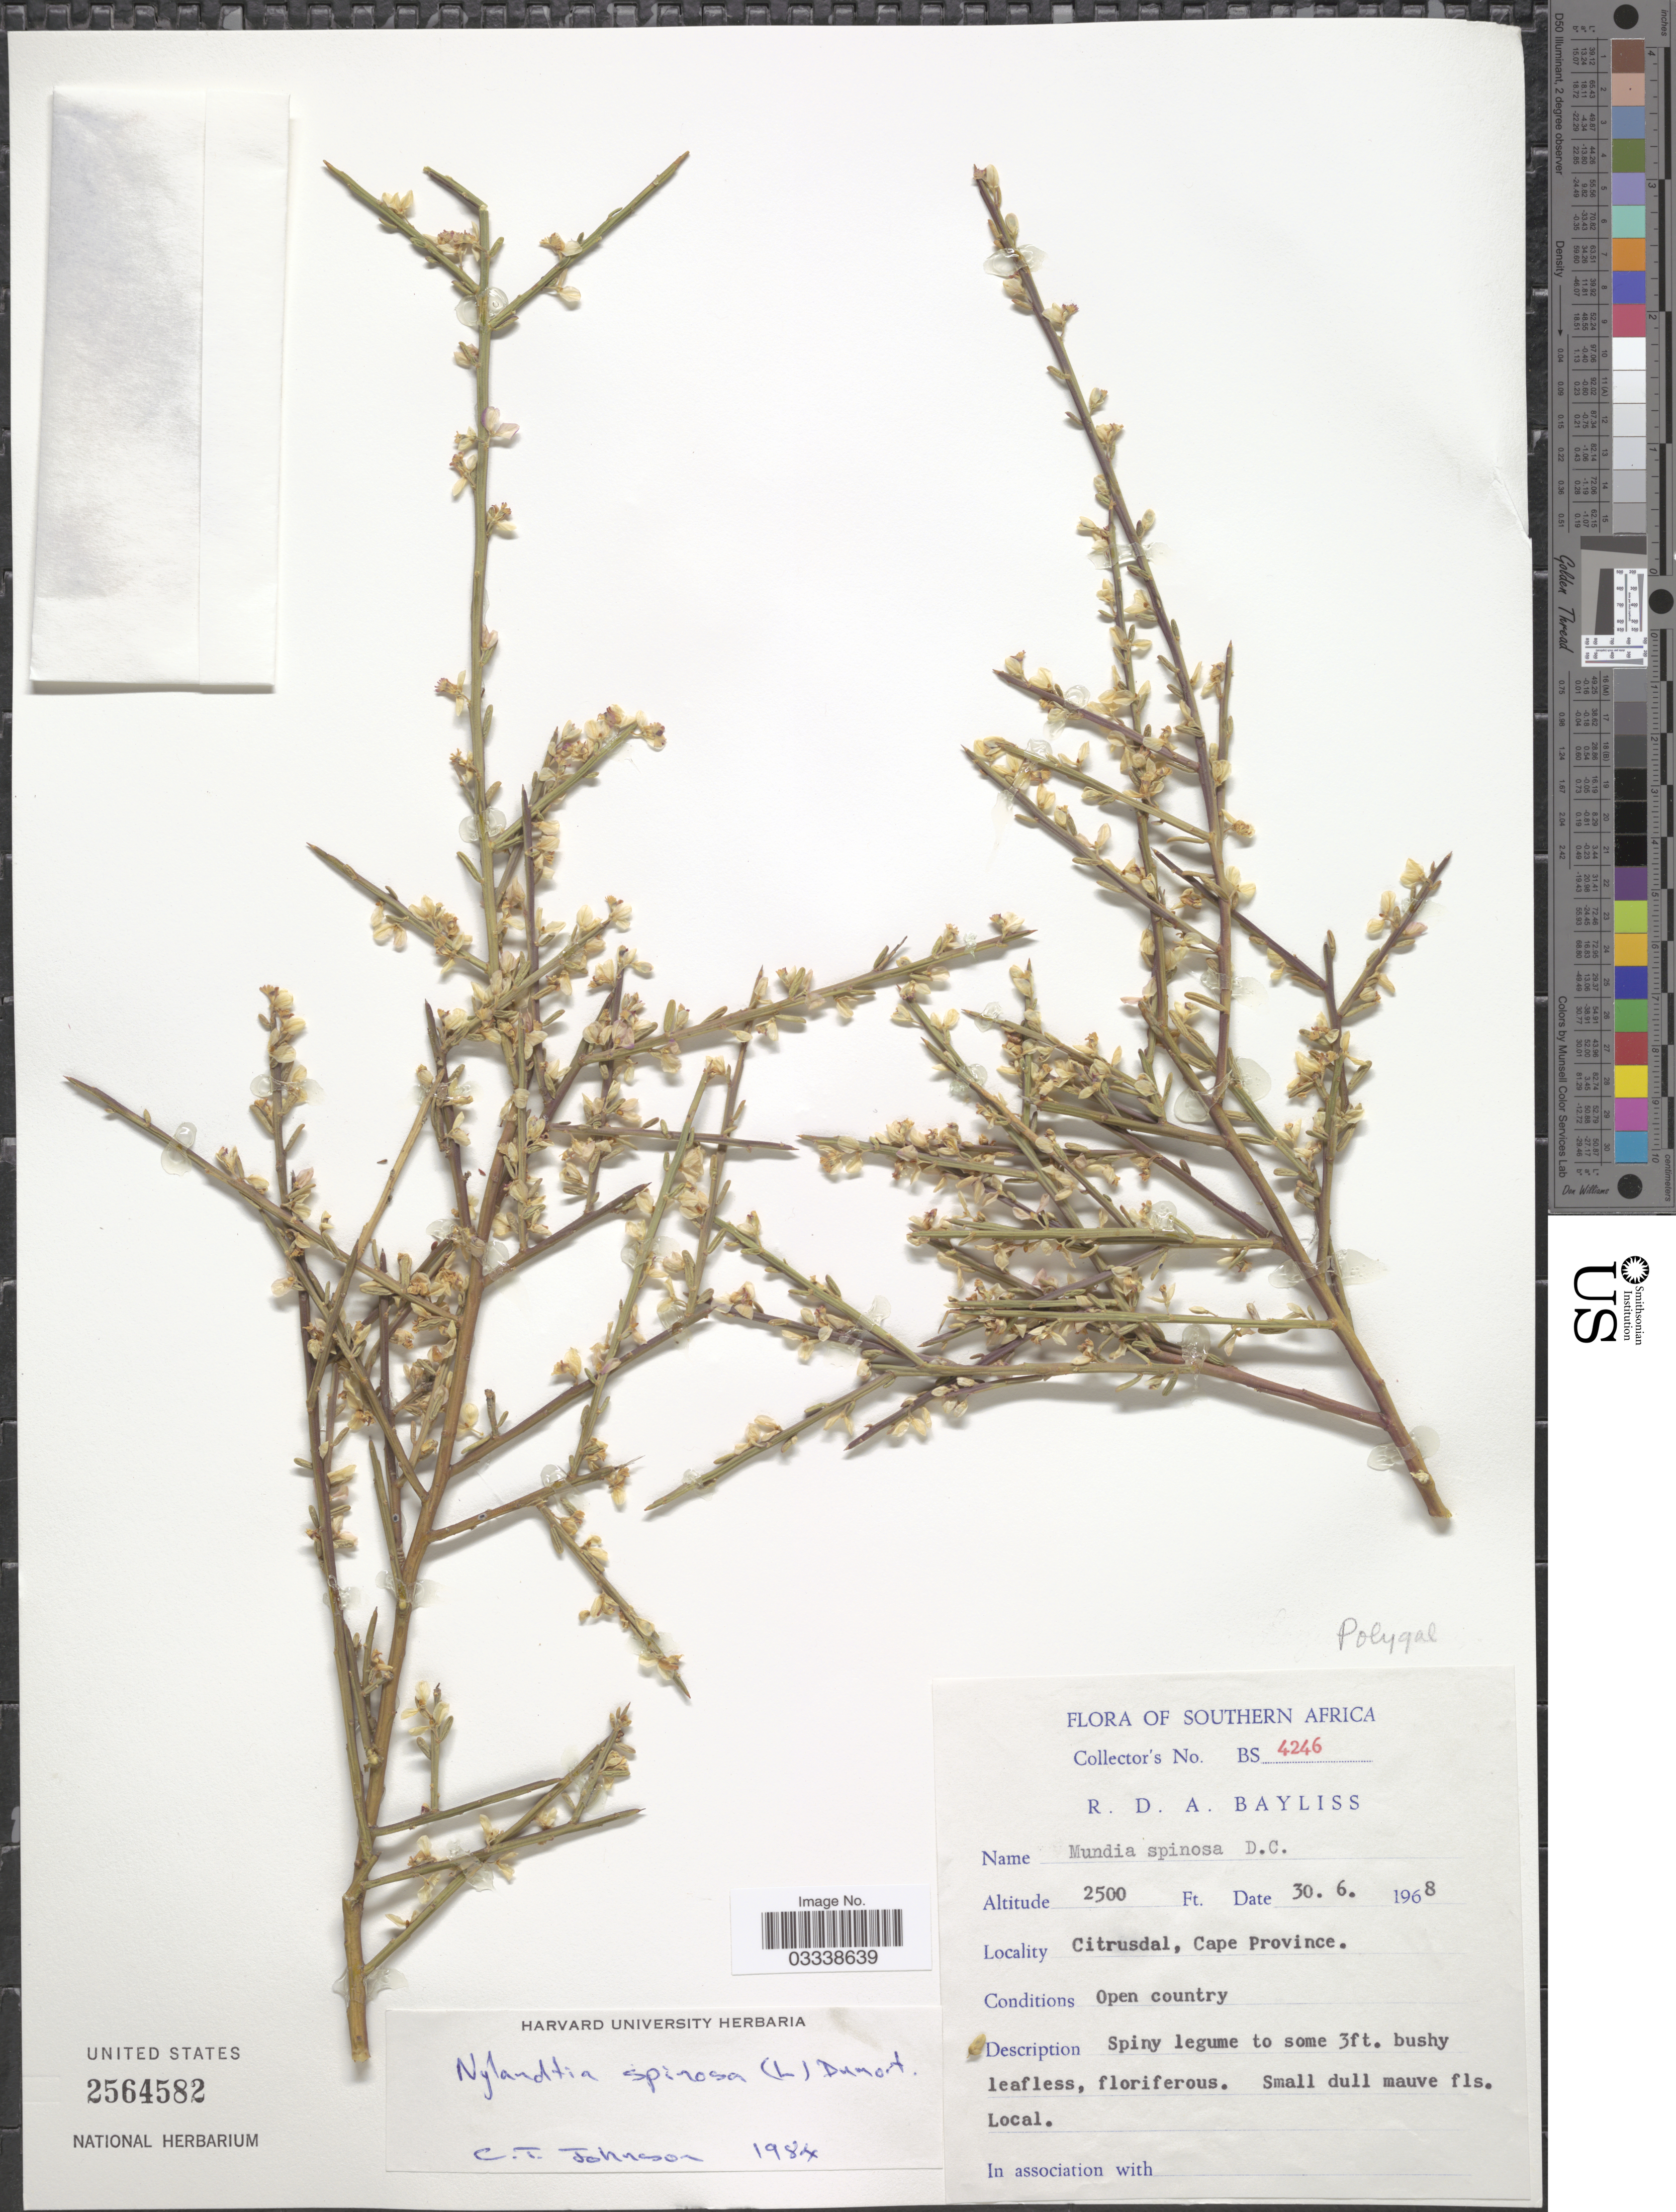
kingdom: Plantae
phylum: Tracheophyta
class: Magnoliopsida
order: Fabales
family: Polygalaceae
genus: Muraltia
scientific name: Muraltia spinosa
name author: (L.) F. Forest & J.C. Manning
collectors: R. Bayliss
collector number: BS4246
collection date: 1968-06-30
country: South Africa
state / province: Western Cape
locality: Southern Africa, Citrusdal, Cape Province.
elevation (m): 762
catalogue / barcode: US 2564582